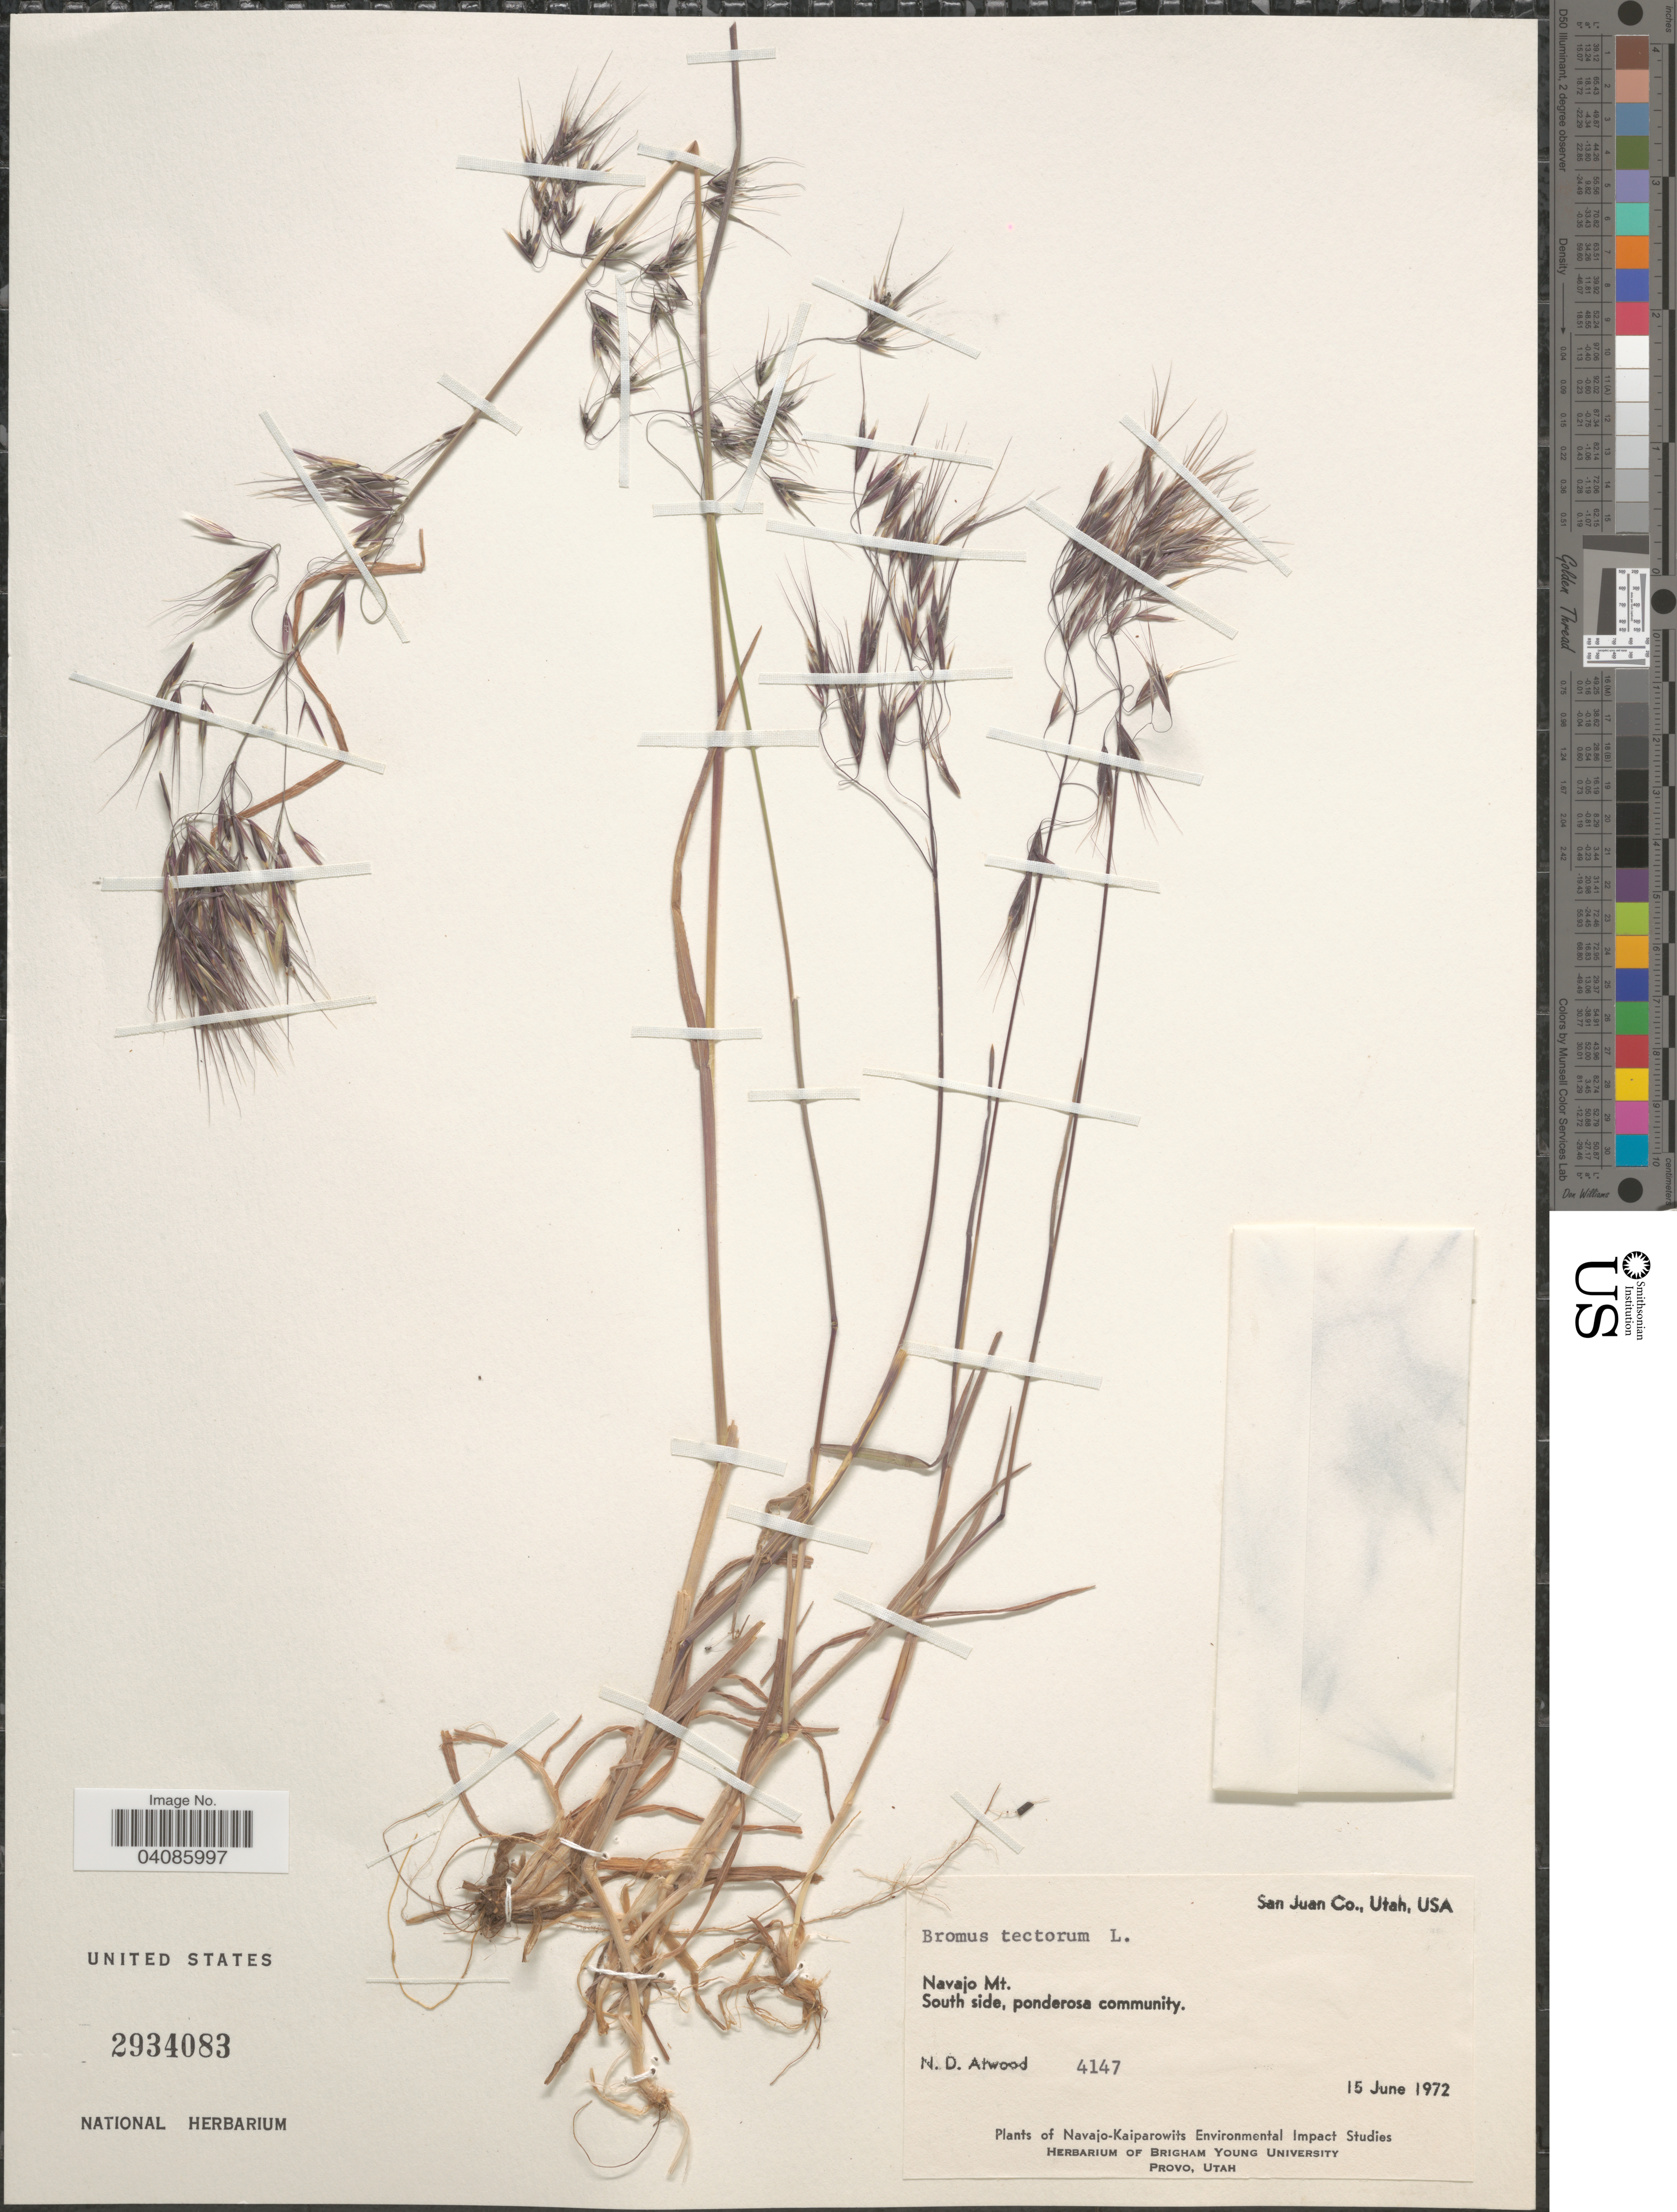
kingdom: Plantae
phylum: Tracheophyta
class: Liliopsida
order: Poales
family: Poaceae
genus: Bromus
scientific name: Bromus tectorum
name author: L.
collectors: N. Atwood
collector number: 4147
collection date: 1972-06-15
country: United States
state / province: Utah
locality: San Juan Co. Navajo Mt. South side, ponderosa community. Navajo-Kaiparowits Environmental Impact Studies.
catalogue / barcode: US 2934083